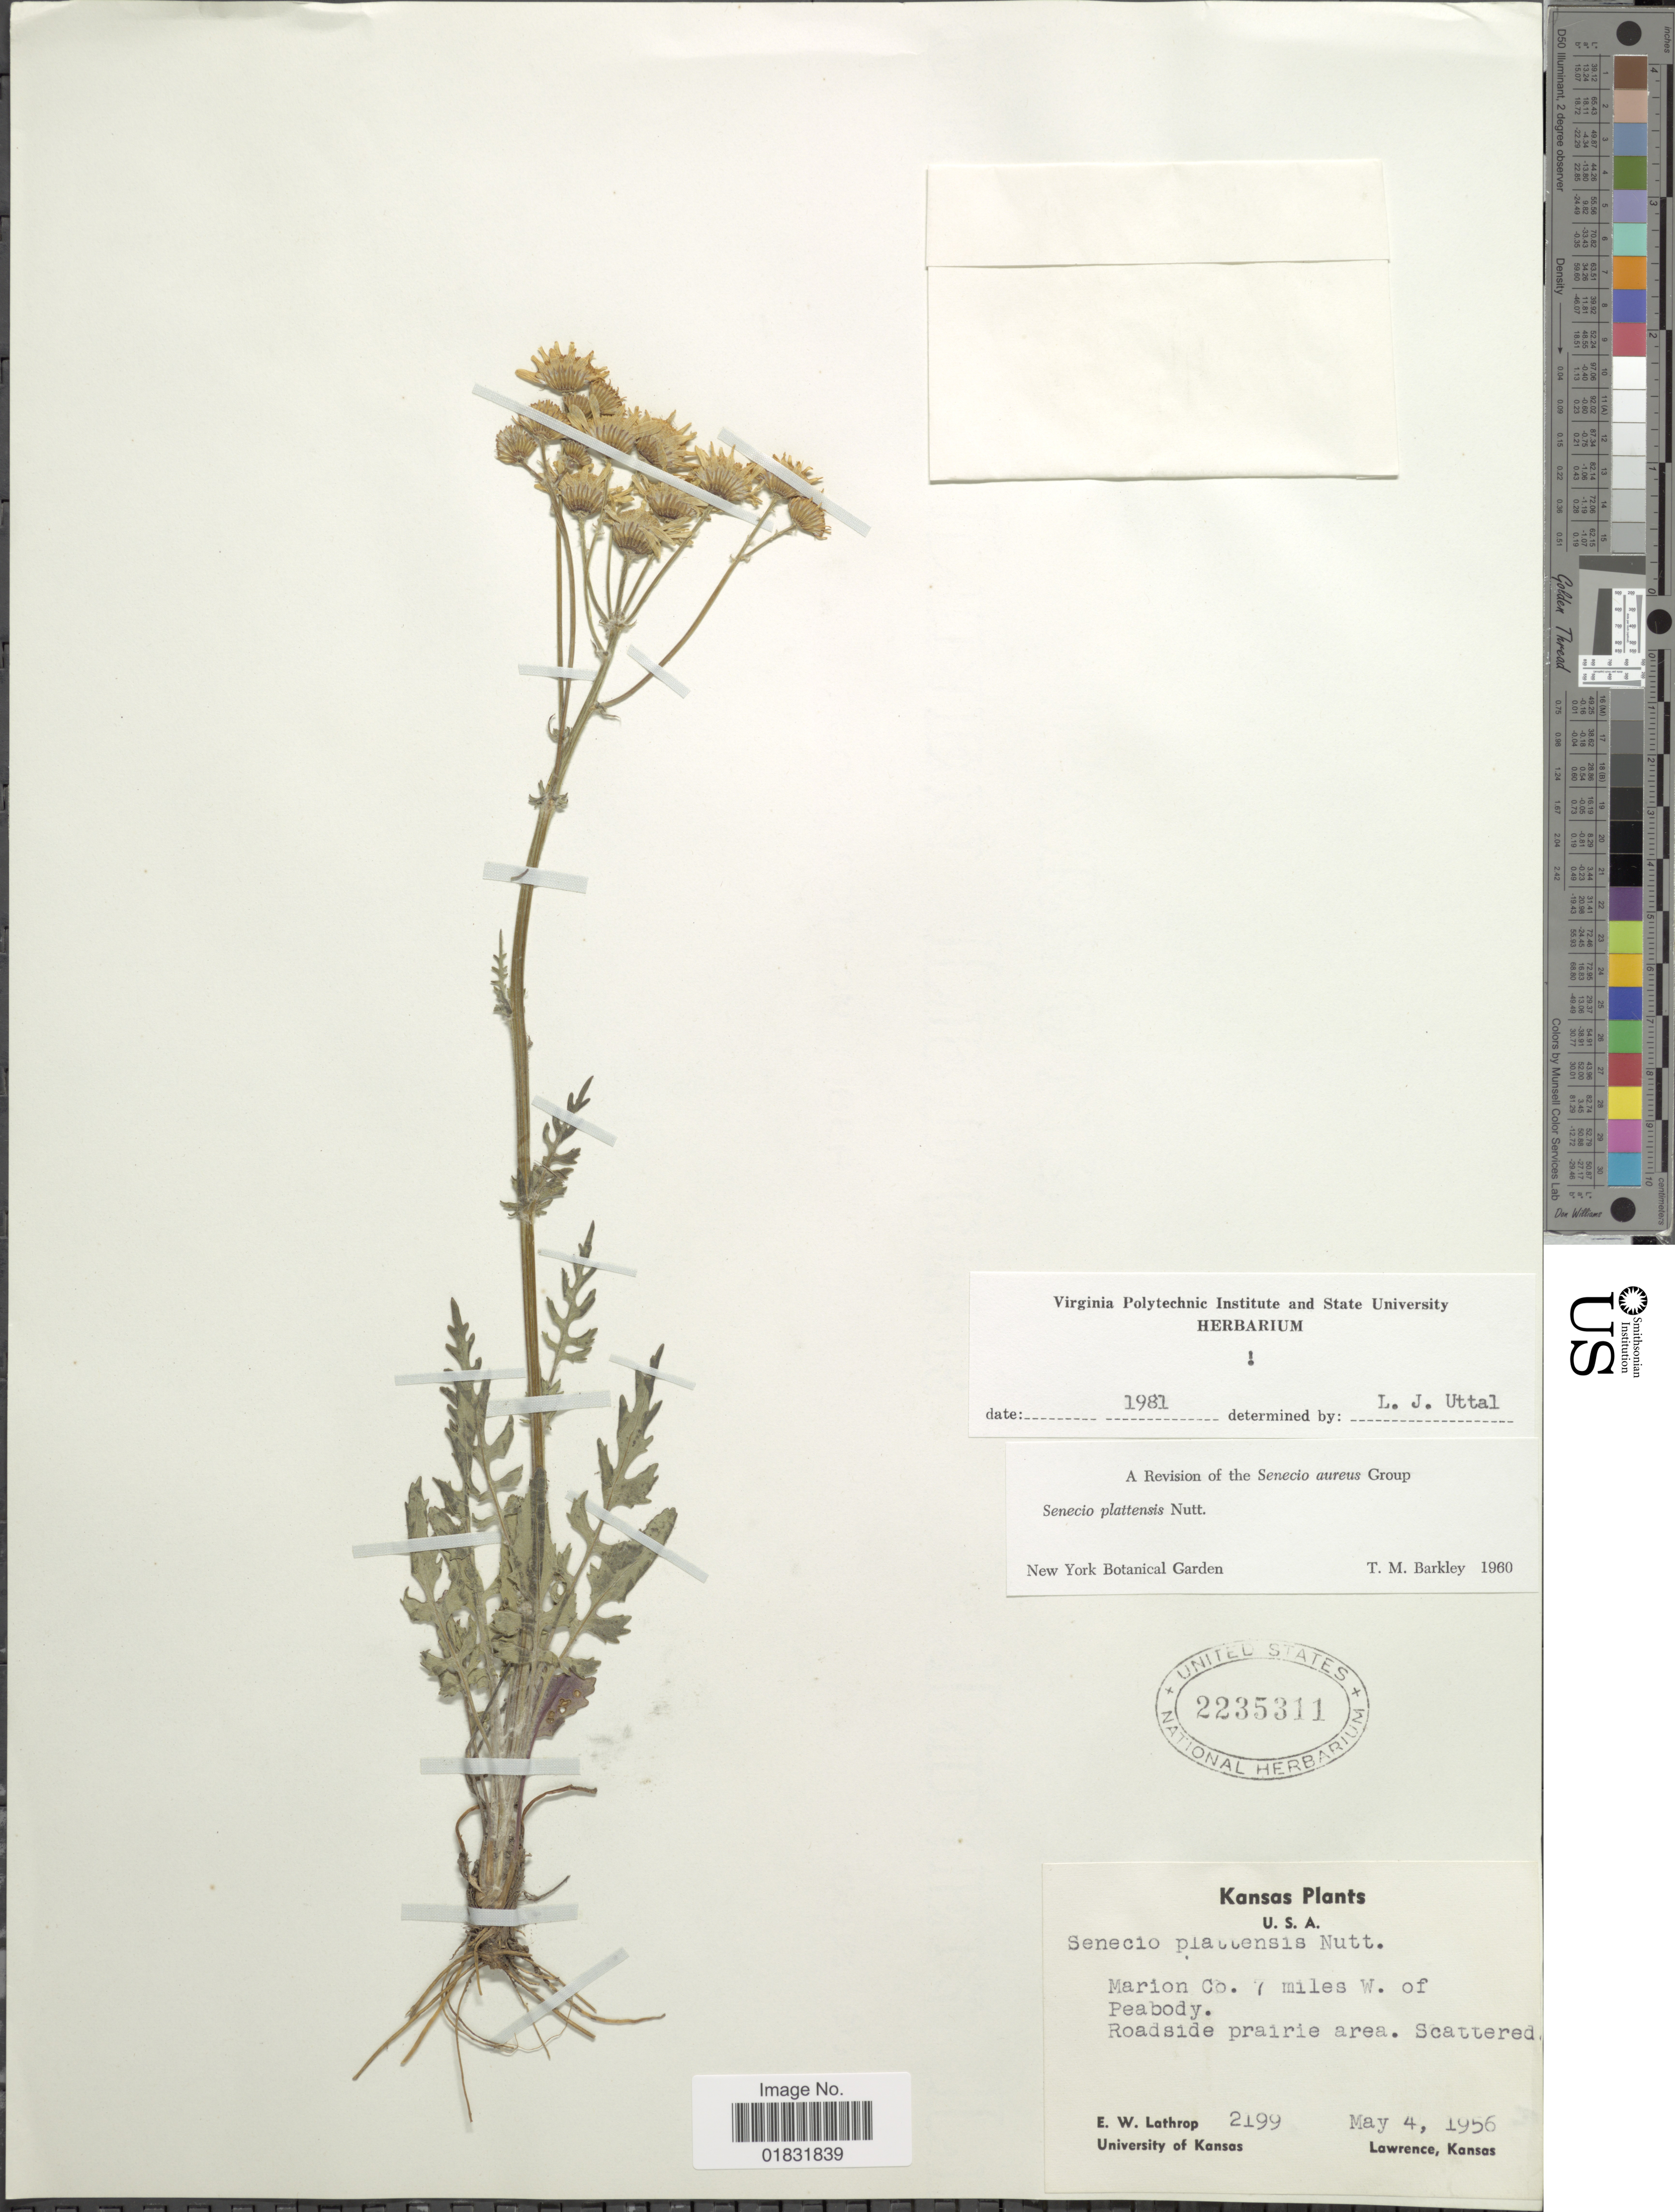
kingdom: Plantae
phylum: Tracheophyta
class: Magnoliopsida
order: Asterales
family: Asteraceae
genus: Packera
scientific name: Packera plattensis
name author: W.A. Weber & Á. Löve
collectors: E. W. Lathrop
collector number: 2199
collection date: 1956-05-04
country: United States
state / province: Kansas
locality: Marion Co. 7 miles W of Peabody. Roadside prairie area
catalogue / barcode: US 2235311